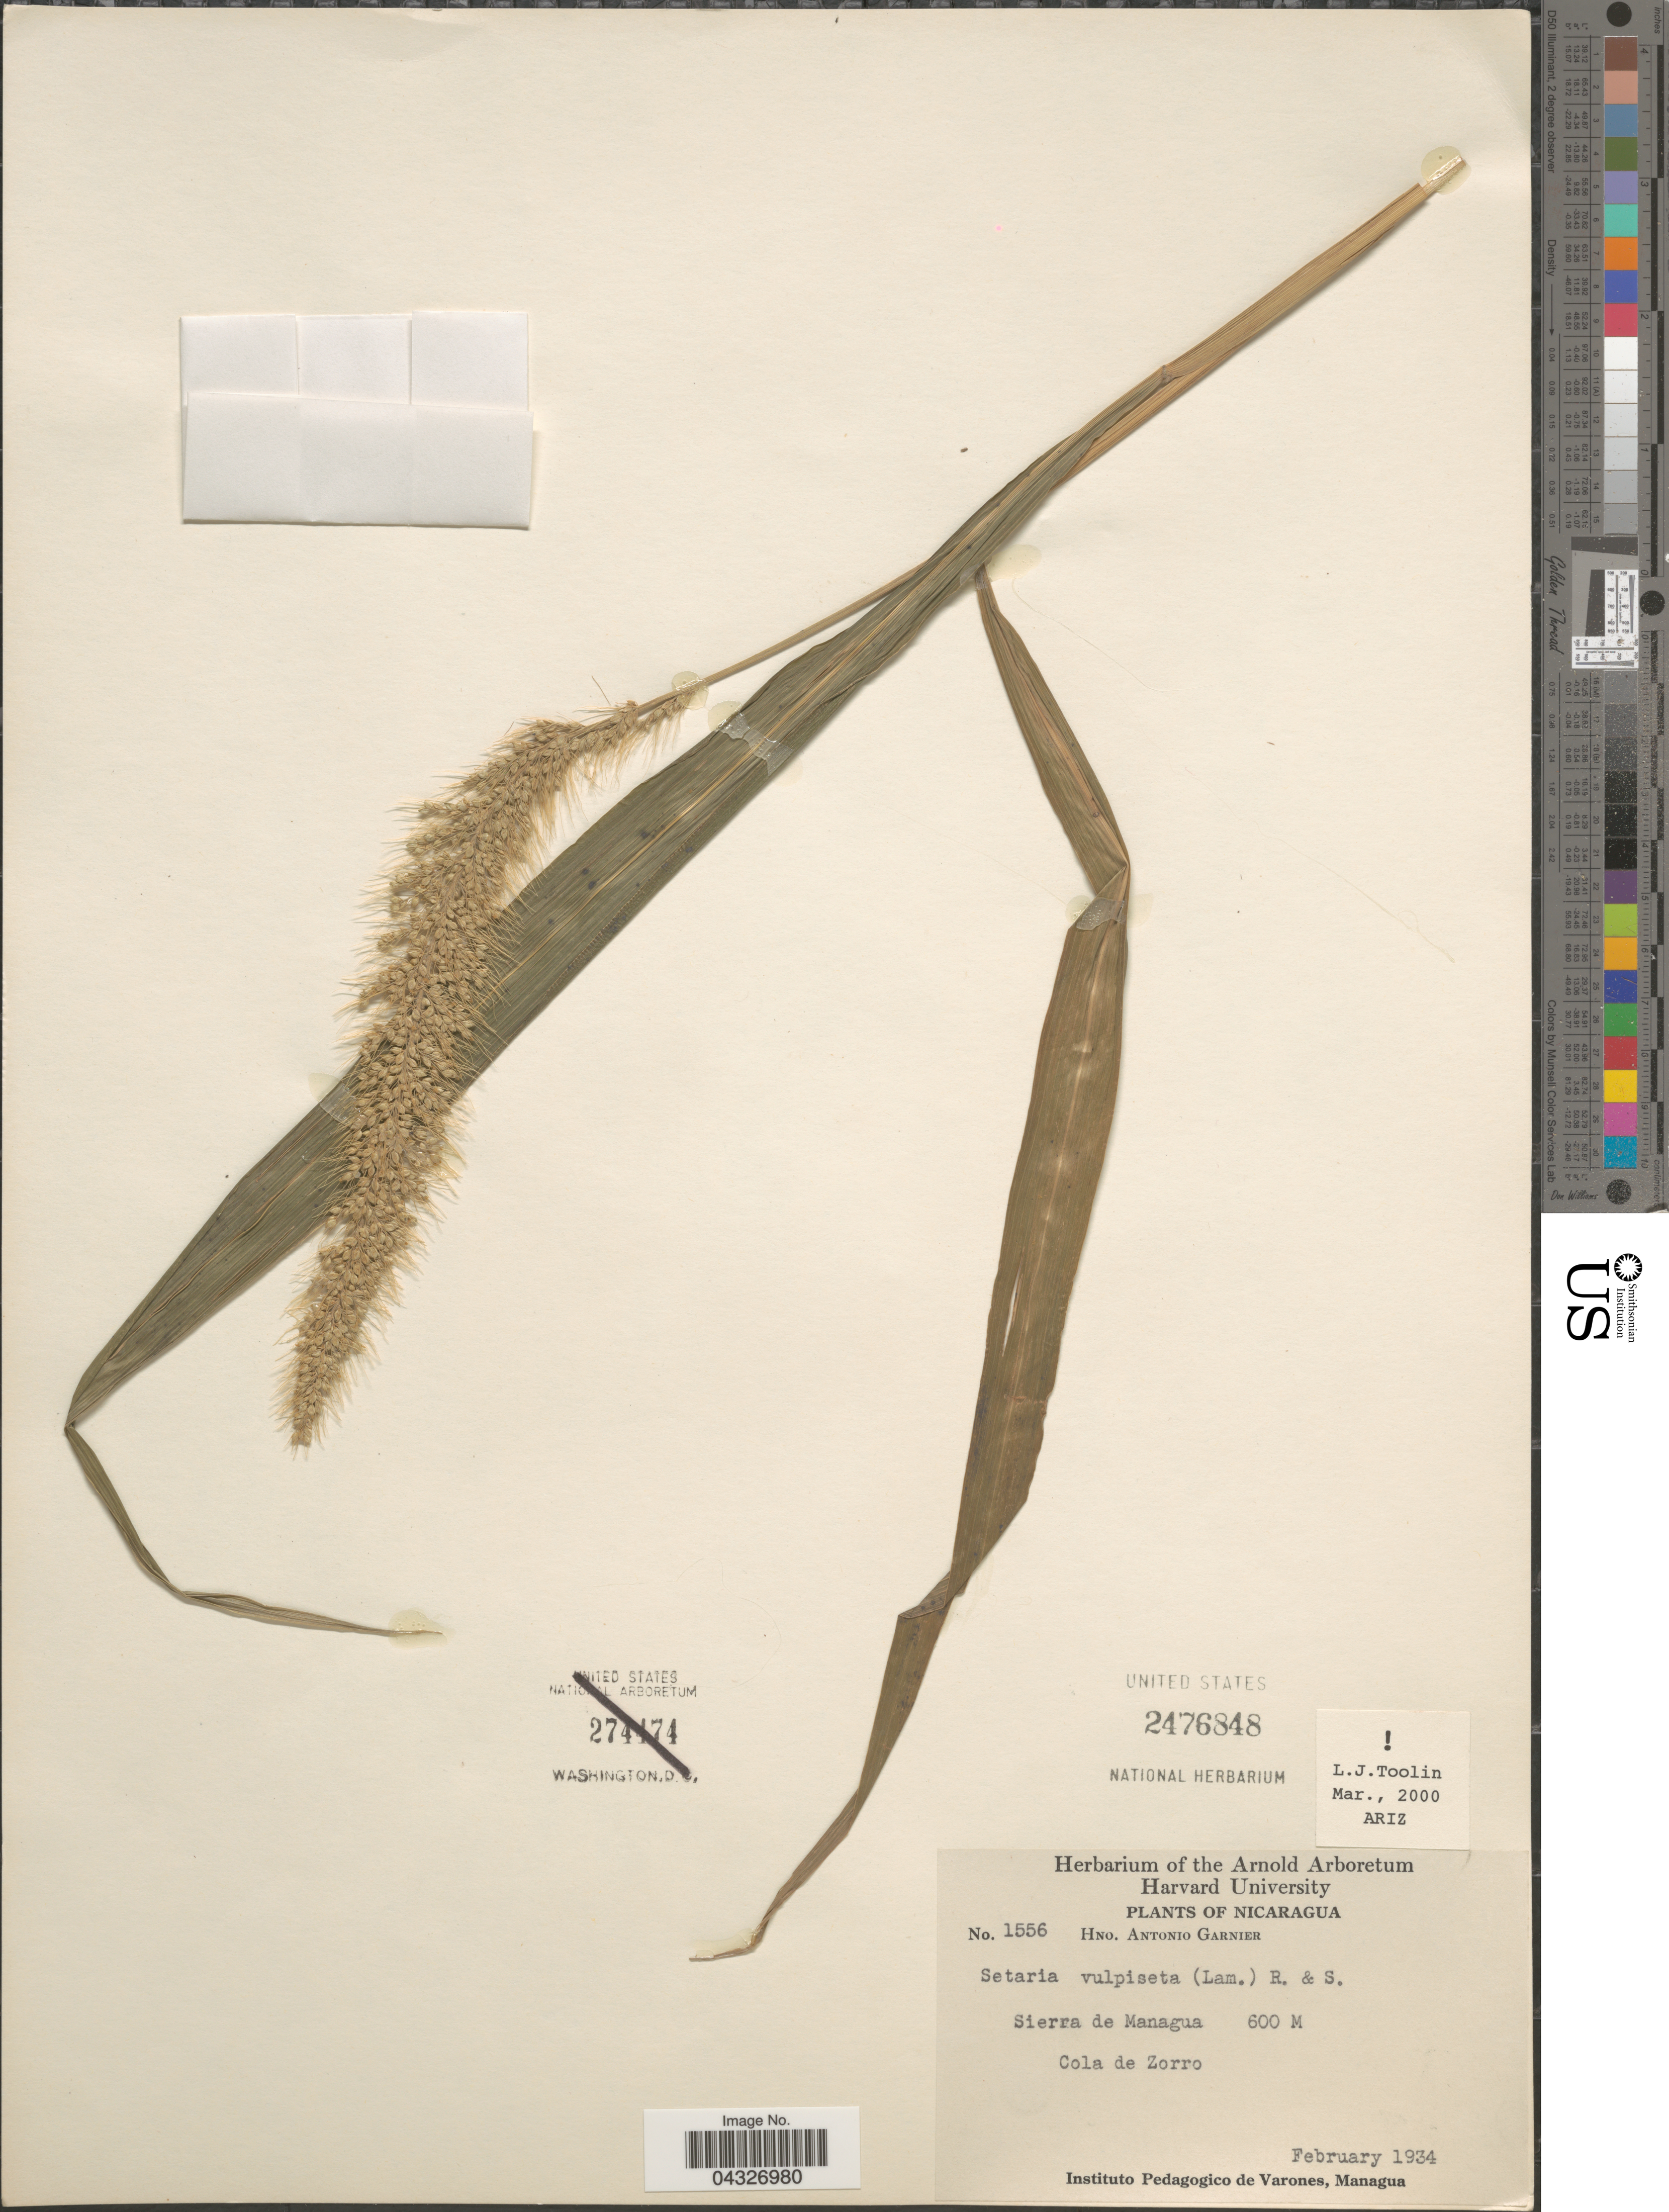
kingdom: Plantae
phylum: Tracheophyta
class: Liliopsida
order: Poales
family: Poaceae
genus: Setaria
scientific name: Setaria vulpiseta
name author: (Lam.) Roem. & Schult.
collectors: Bro. A. Garnier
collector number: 1556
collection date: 1934-02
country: Nicaragua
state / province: Managua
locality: Sierra de Managua. Cola de Zorro.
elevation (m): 600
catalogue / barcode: US 2476848